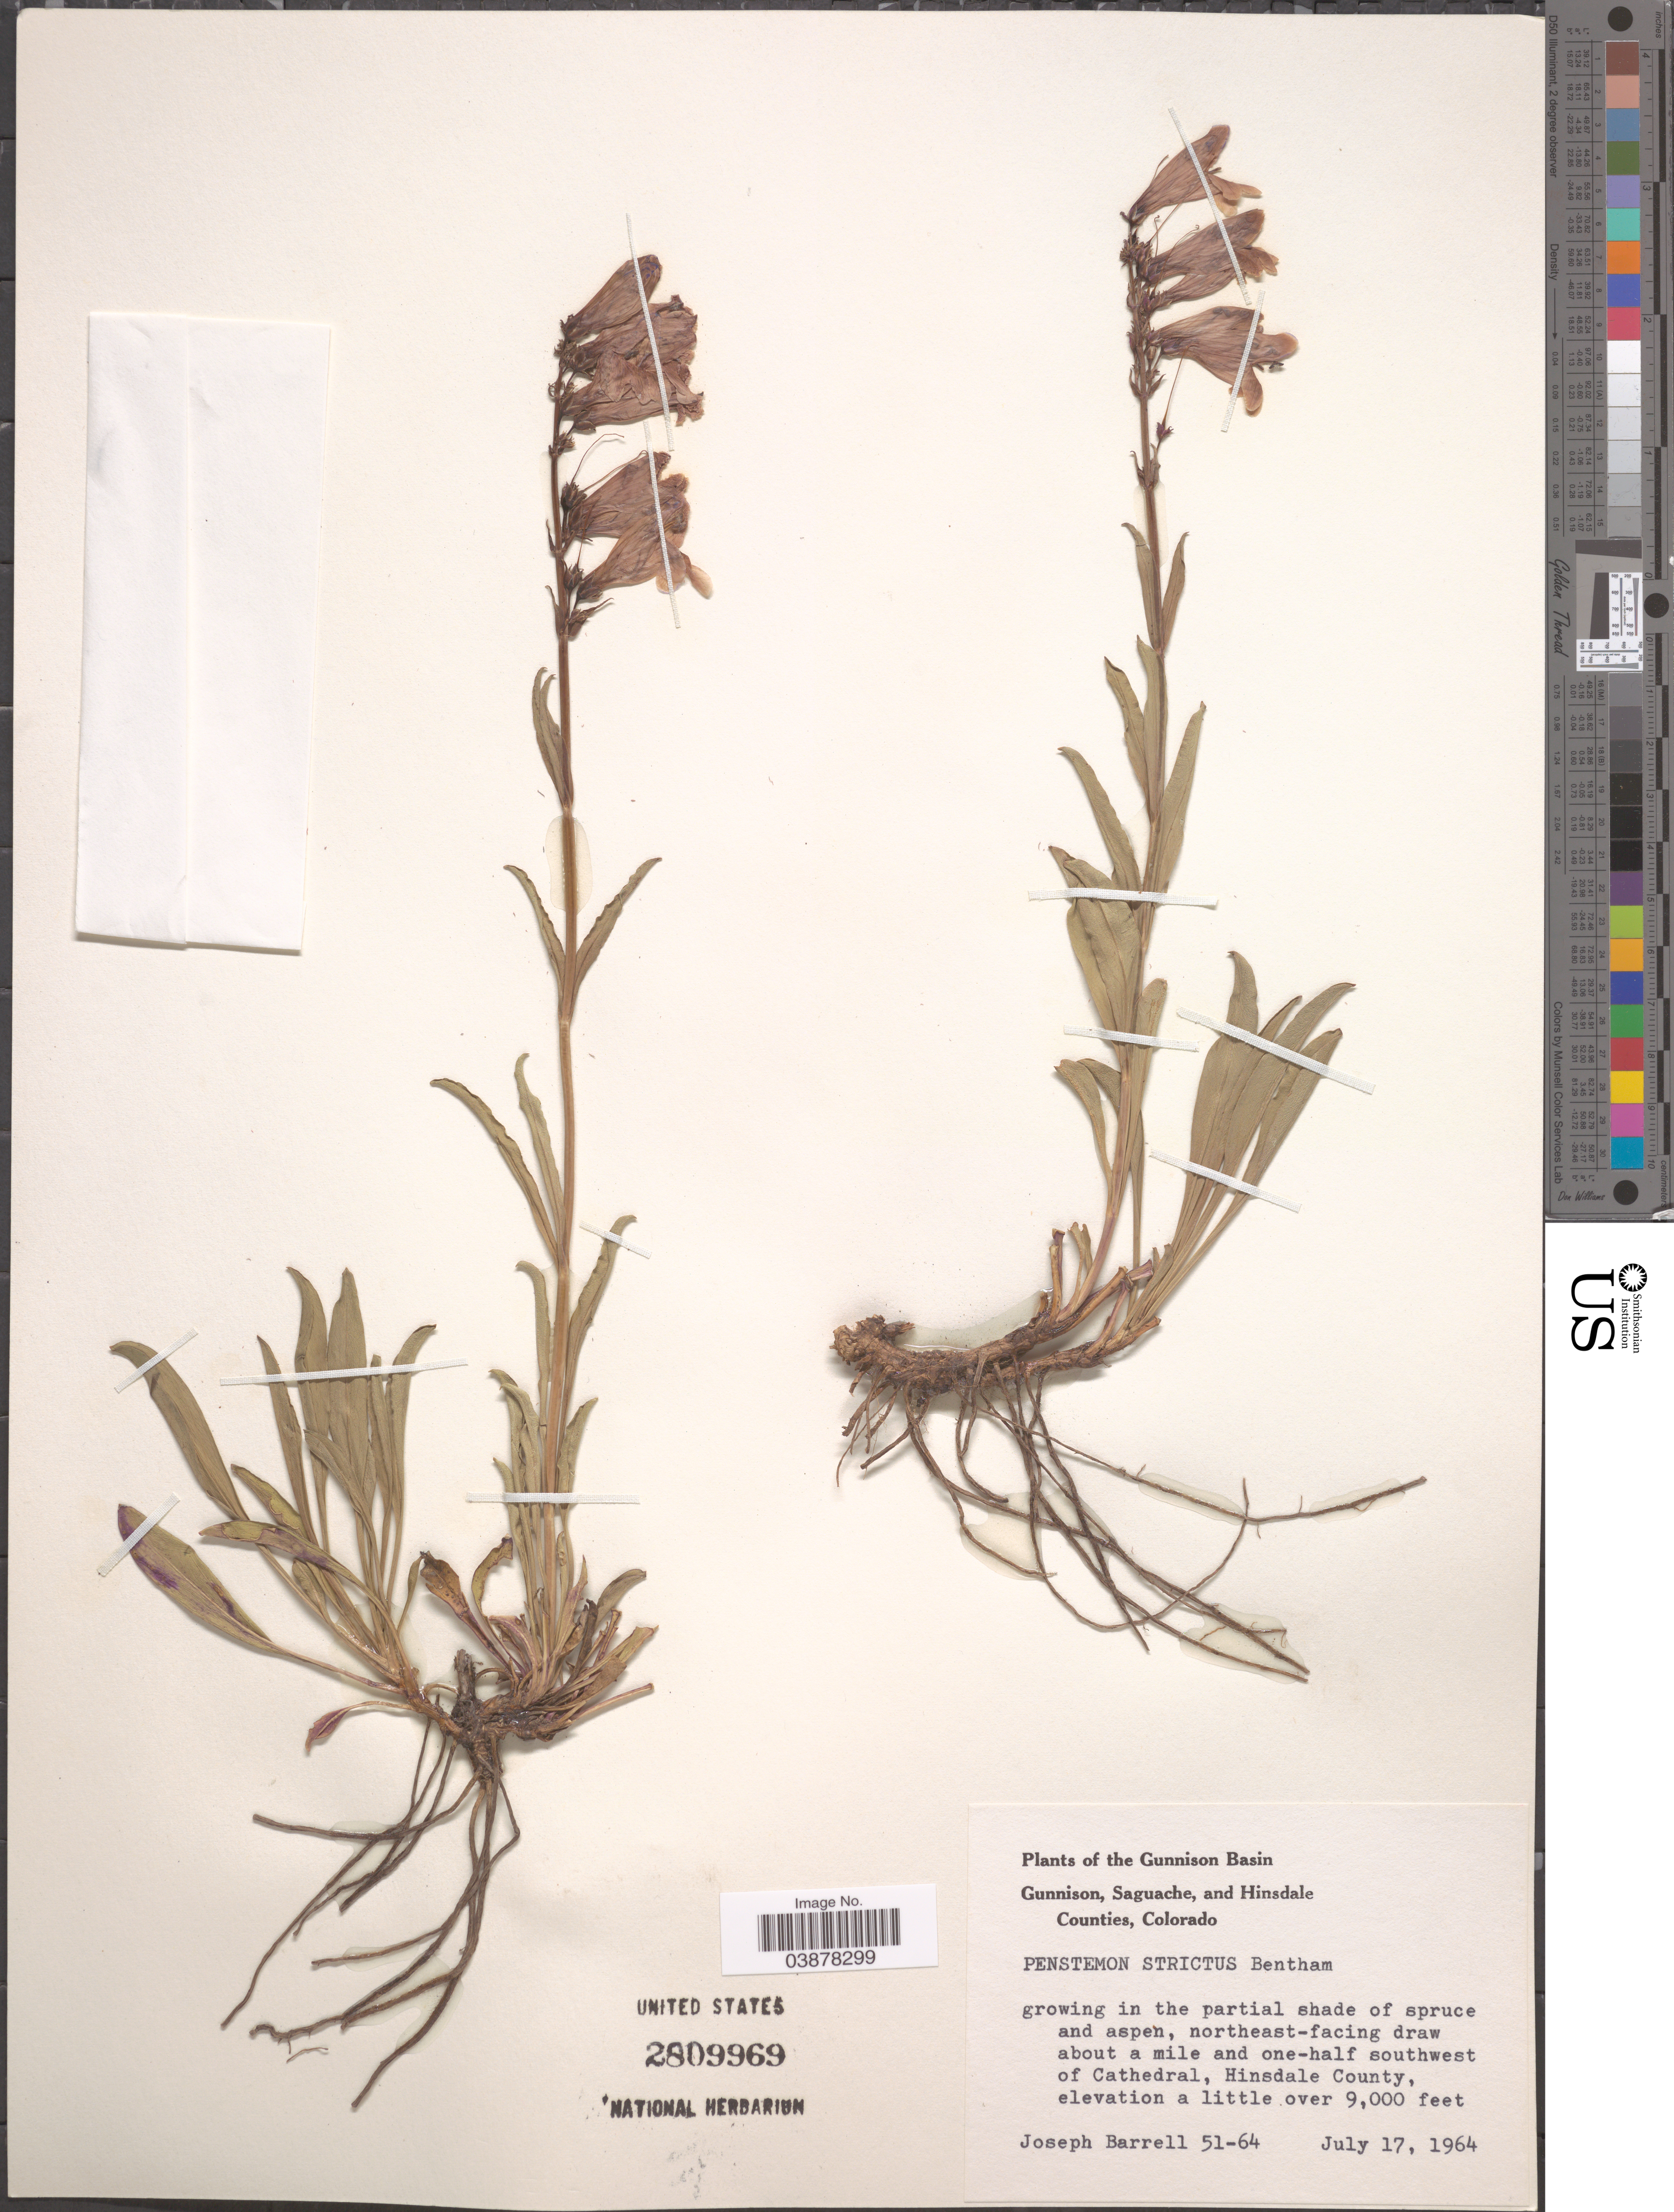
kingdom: Plantae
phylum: Tracheophyta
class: Magnoliopsida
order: Lamiales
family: Plantaginaceae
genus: Penstemon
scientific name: Penstemon strictus subsp. strictus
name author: Benth.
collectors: J. Barrell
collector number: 51-64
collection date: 1964-07-17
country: United States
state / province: Colorado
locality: The Gunnison Basin. In the partial shade of spruce and aspen, northeast-facing draw about a milie and one-half southwest of Cathedral, Hinsdale County.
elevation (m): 2743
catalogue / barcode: US 2809969